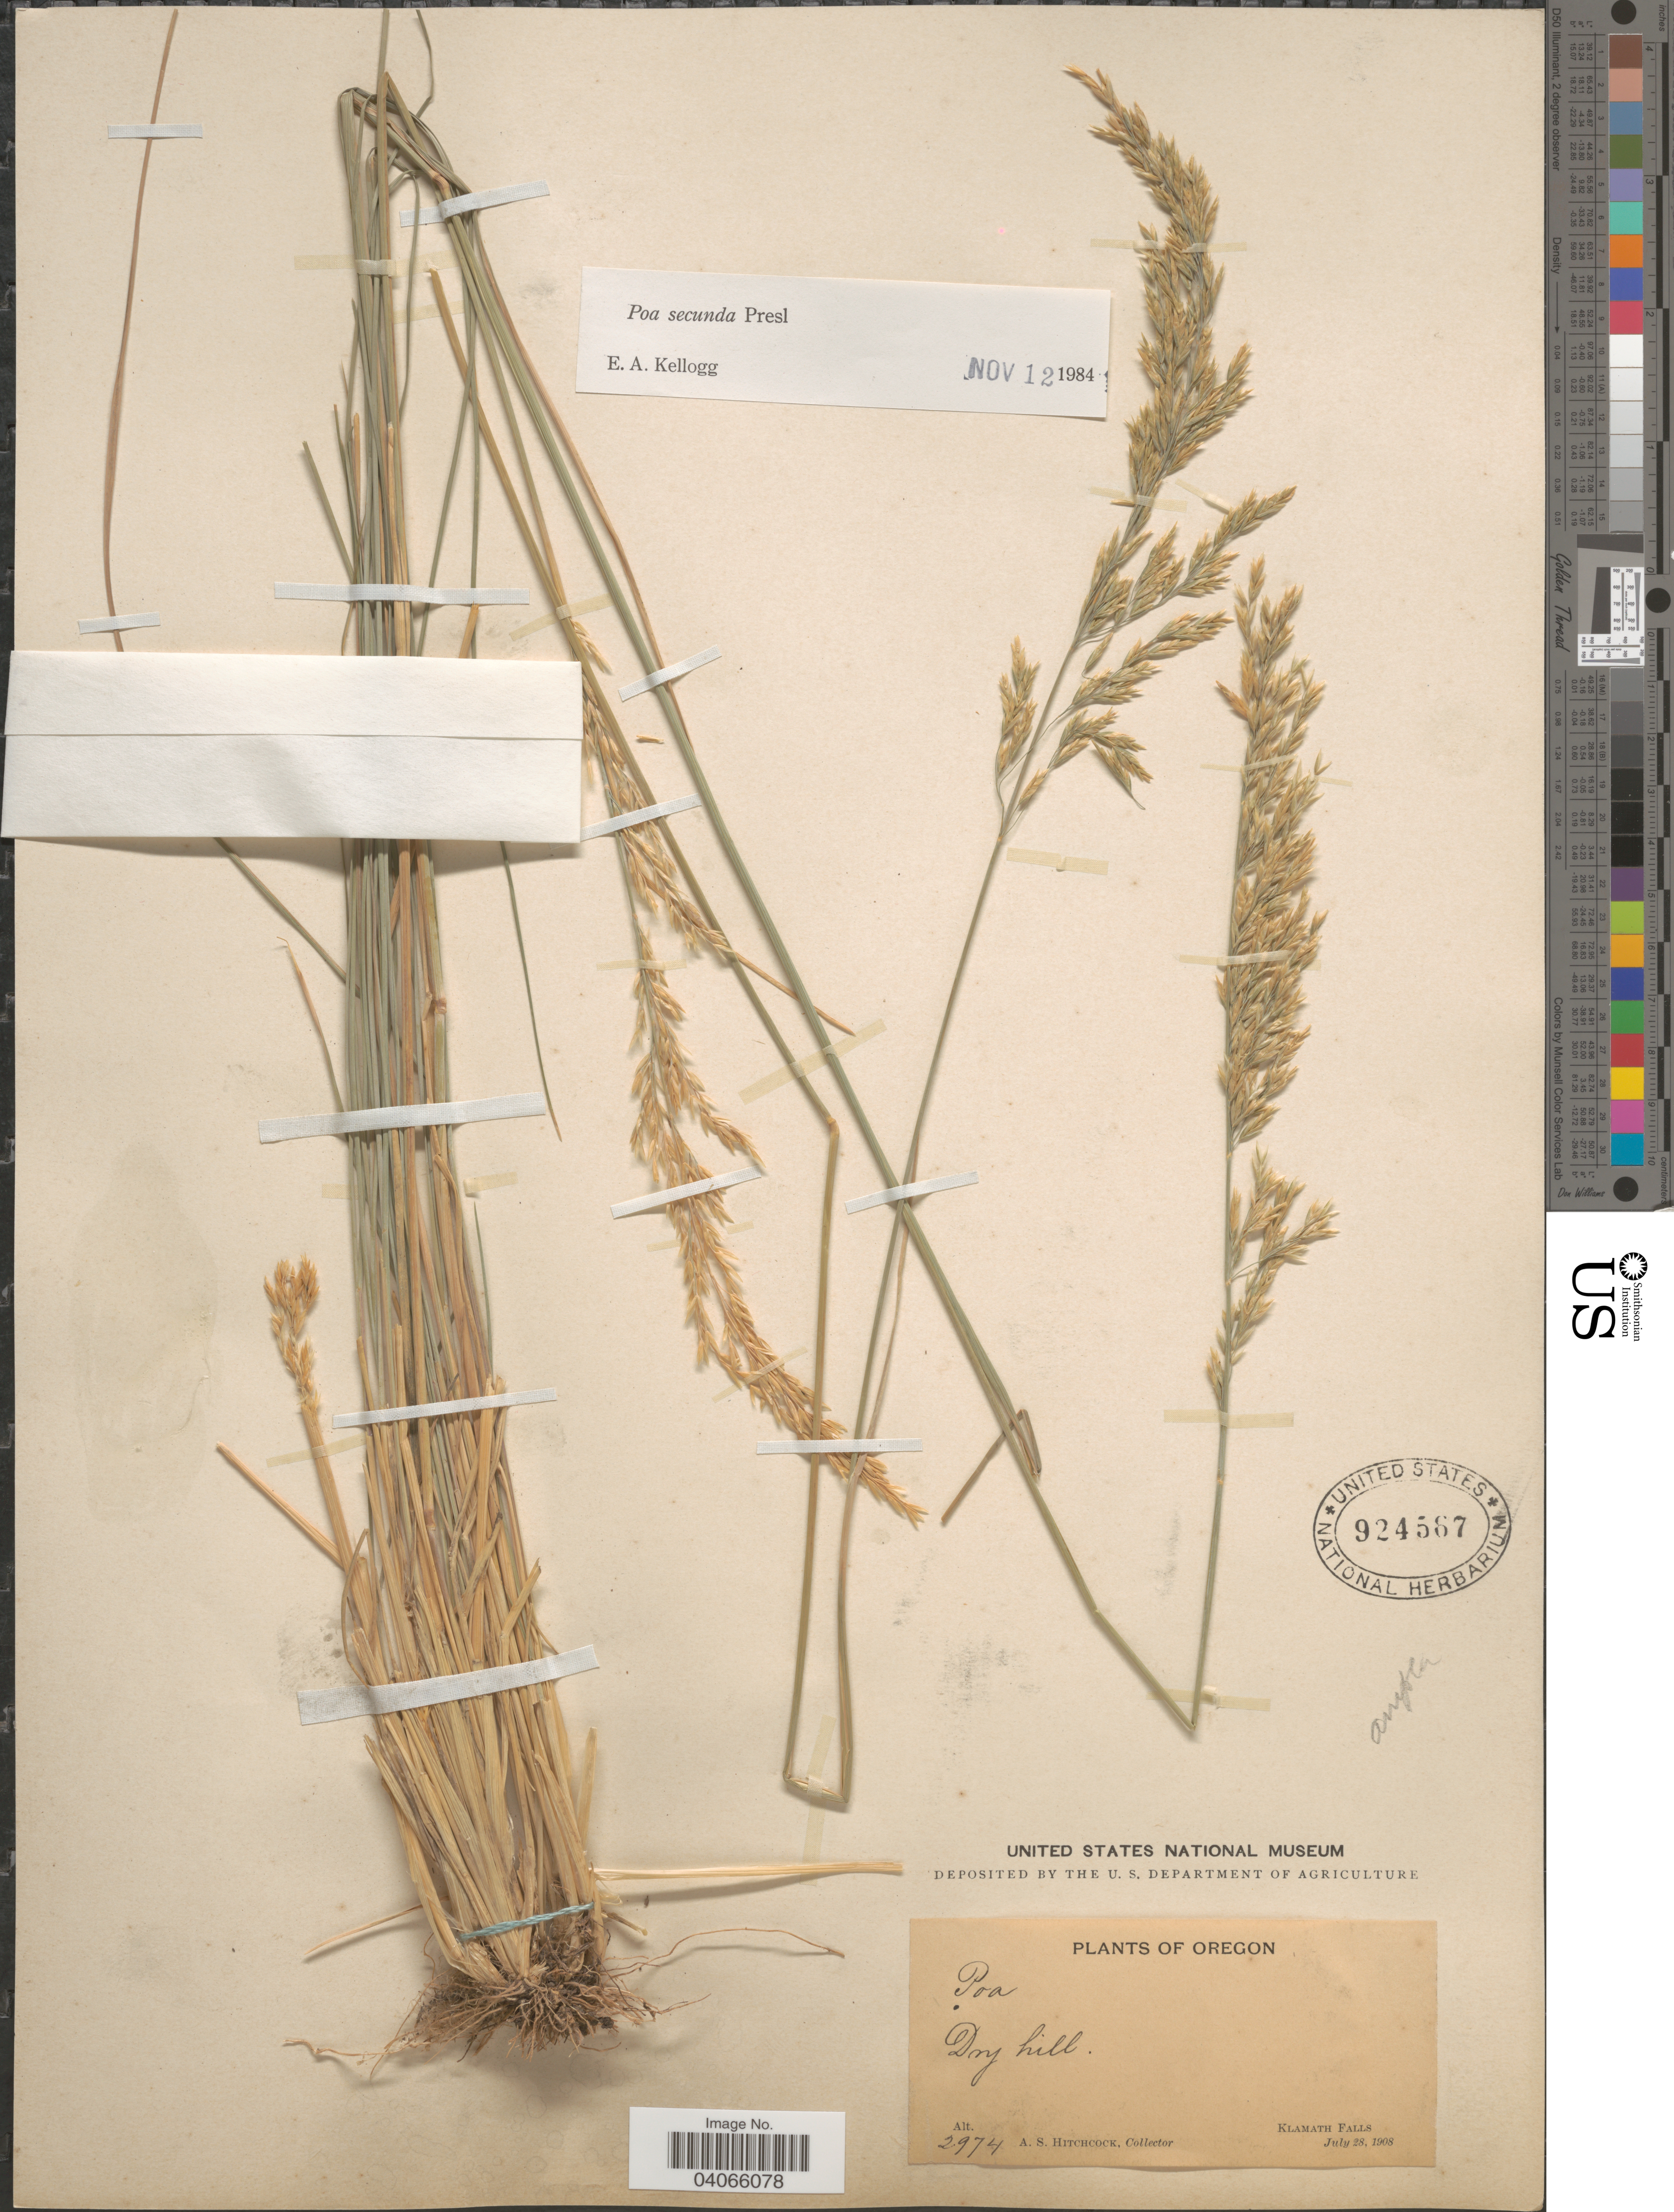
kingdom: Plantae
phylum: Tracheophyta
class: Liliopsida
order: Poales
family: Poaceae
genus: Poa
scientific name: Poa secunda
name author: J. Presl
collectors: A. S. Hitchcock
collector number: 2974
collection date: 1908-07-28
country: United States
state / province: Oregon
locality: Dry hill. Klamath Falls.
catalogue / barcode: US 924587